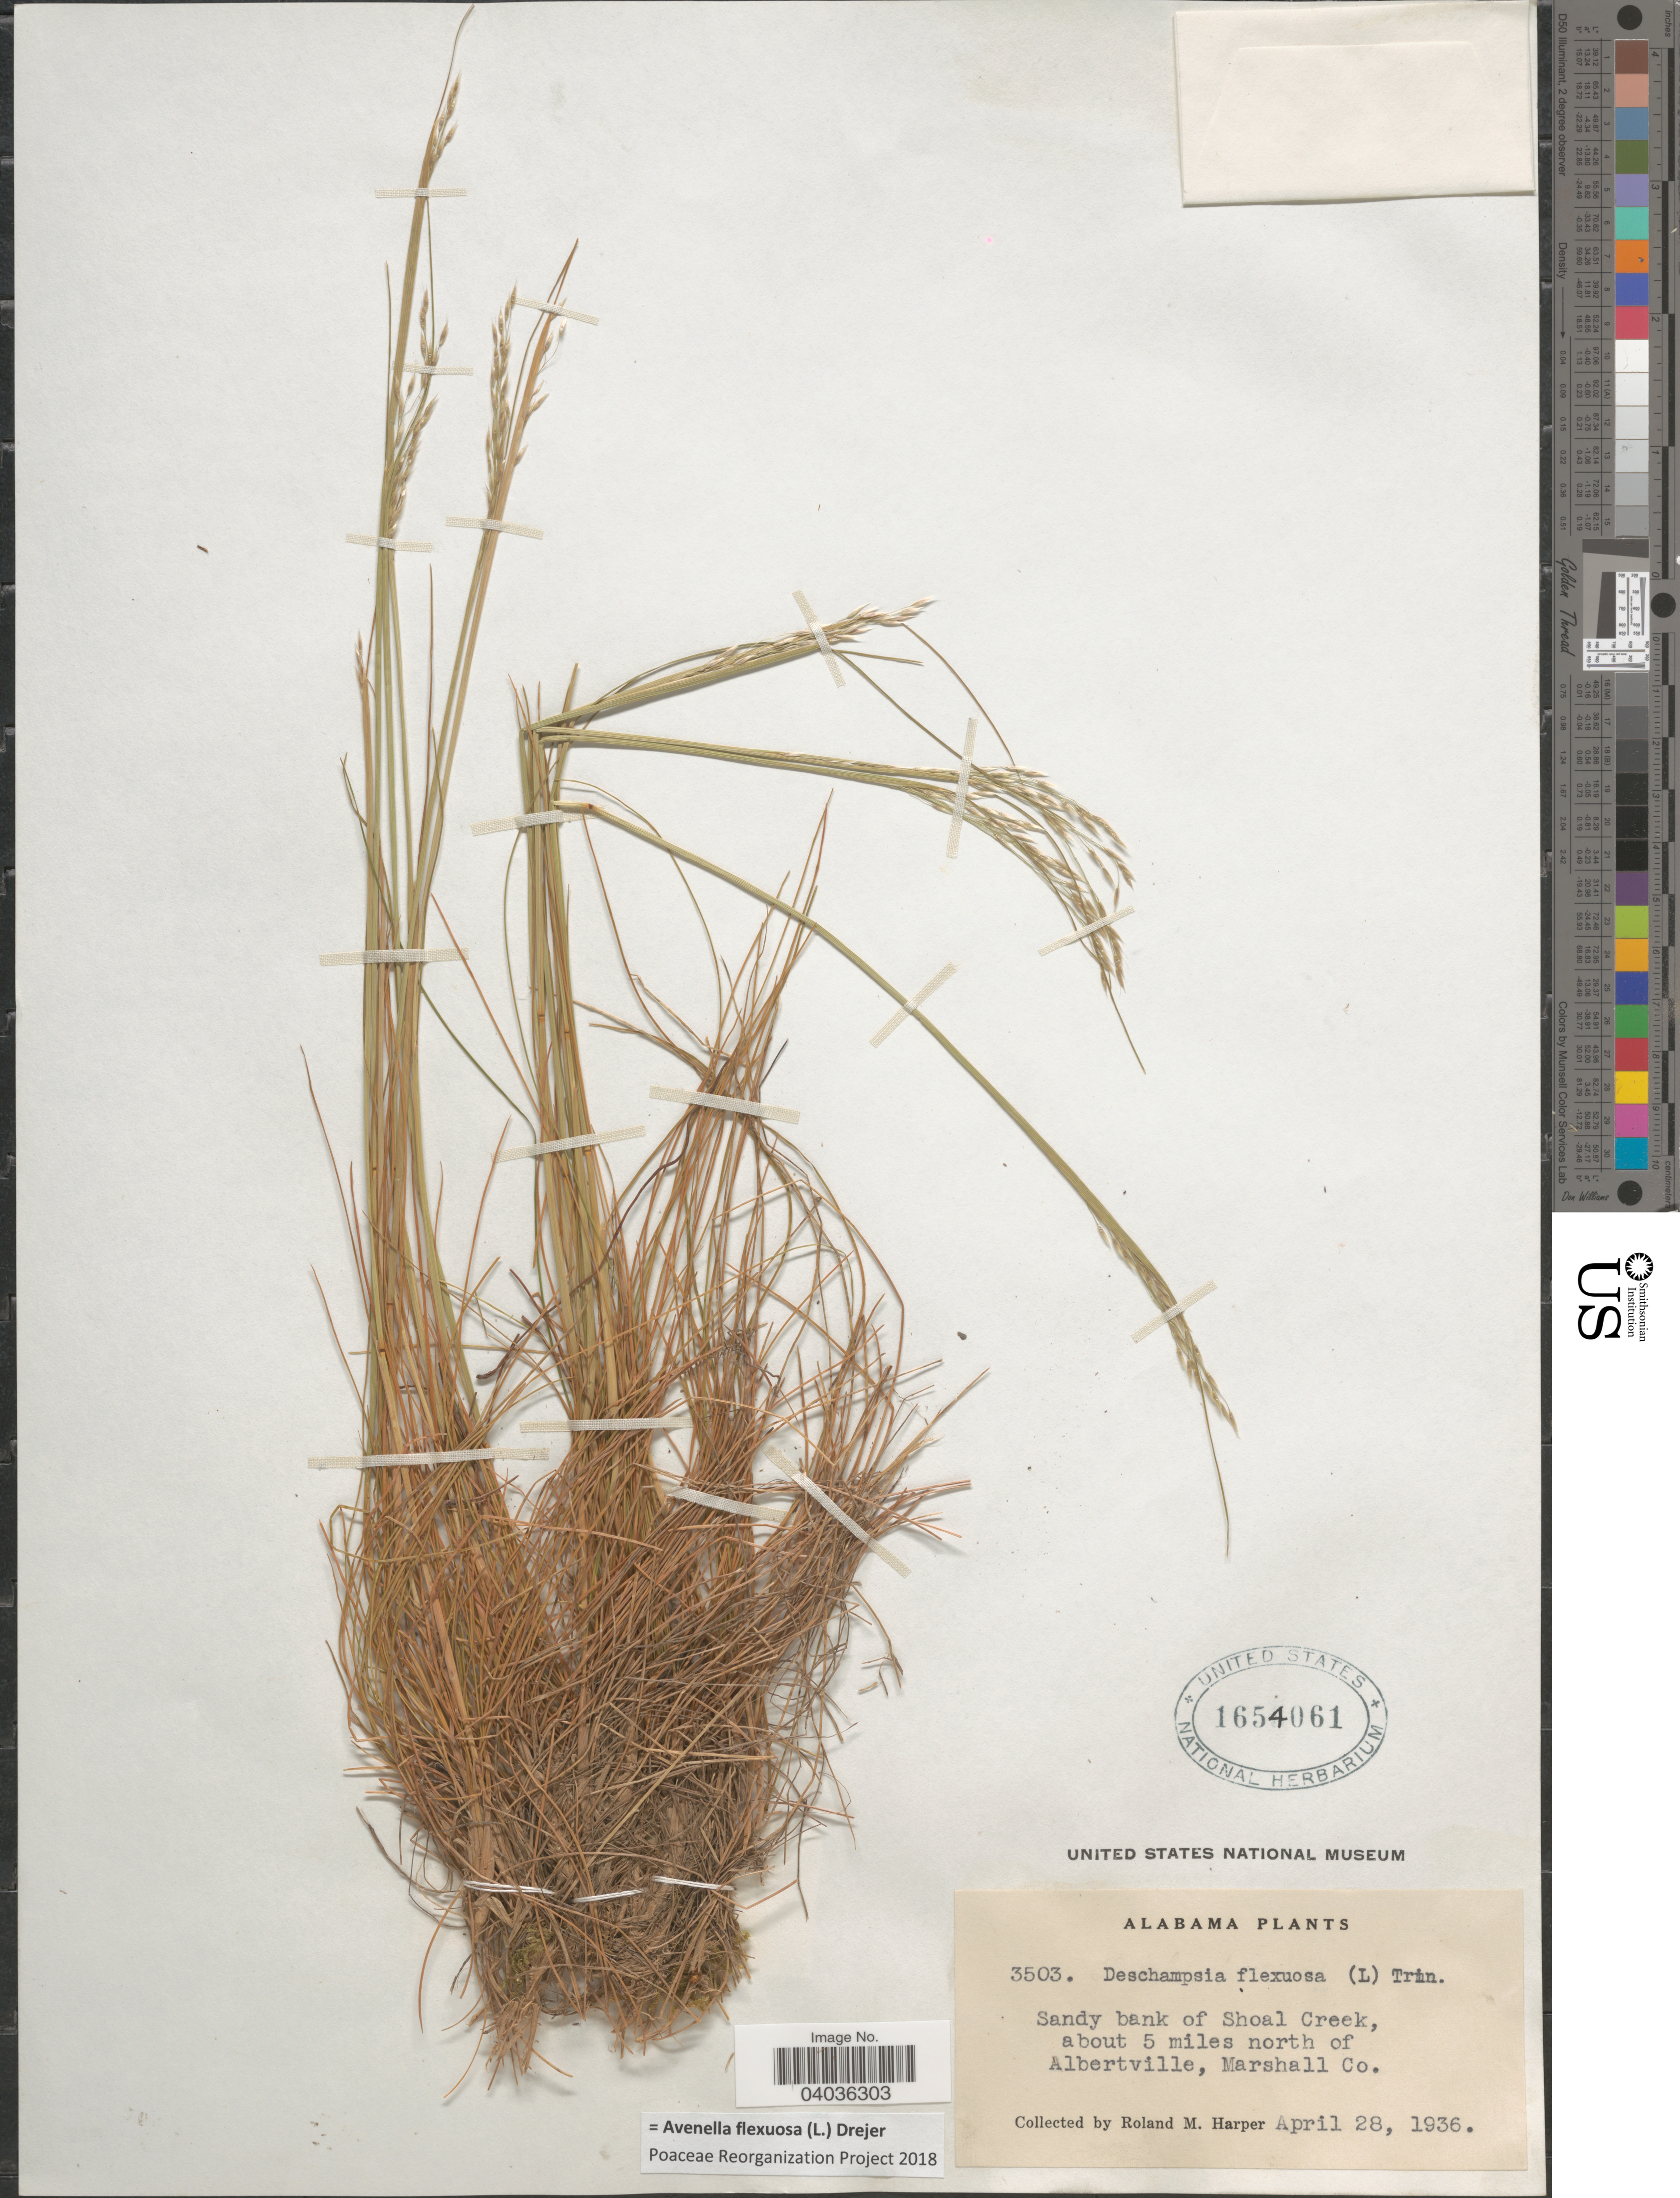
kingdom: Plantae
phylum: Tracheophyta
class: Liliopsida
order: Poales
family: Poaceae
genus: Avenella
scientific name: Avenella flexuosa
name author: (L.) Drejer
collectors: R. M. Harper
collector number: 3503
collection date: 1936-04-28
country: United States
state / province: Alabama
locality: Sandy bank of Shoal Creek, about 5 miles north of Albertville, Marshall Co.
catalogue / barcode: US 1654061